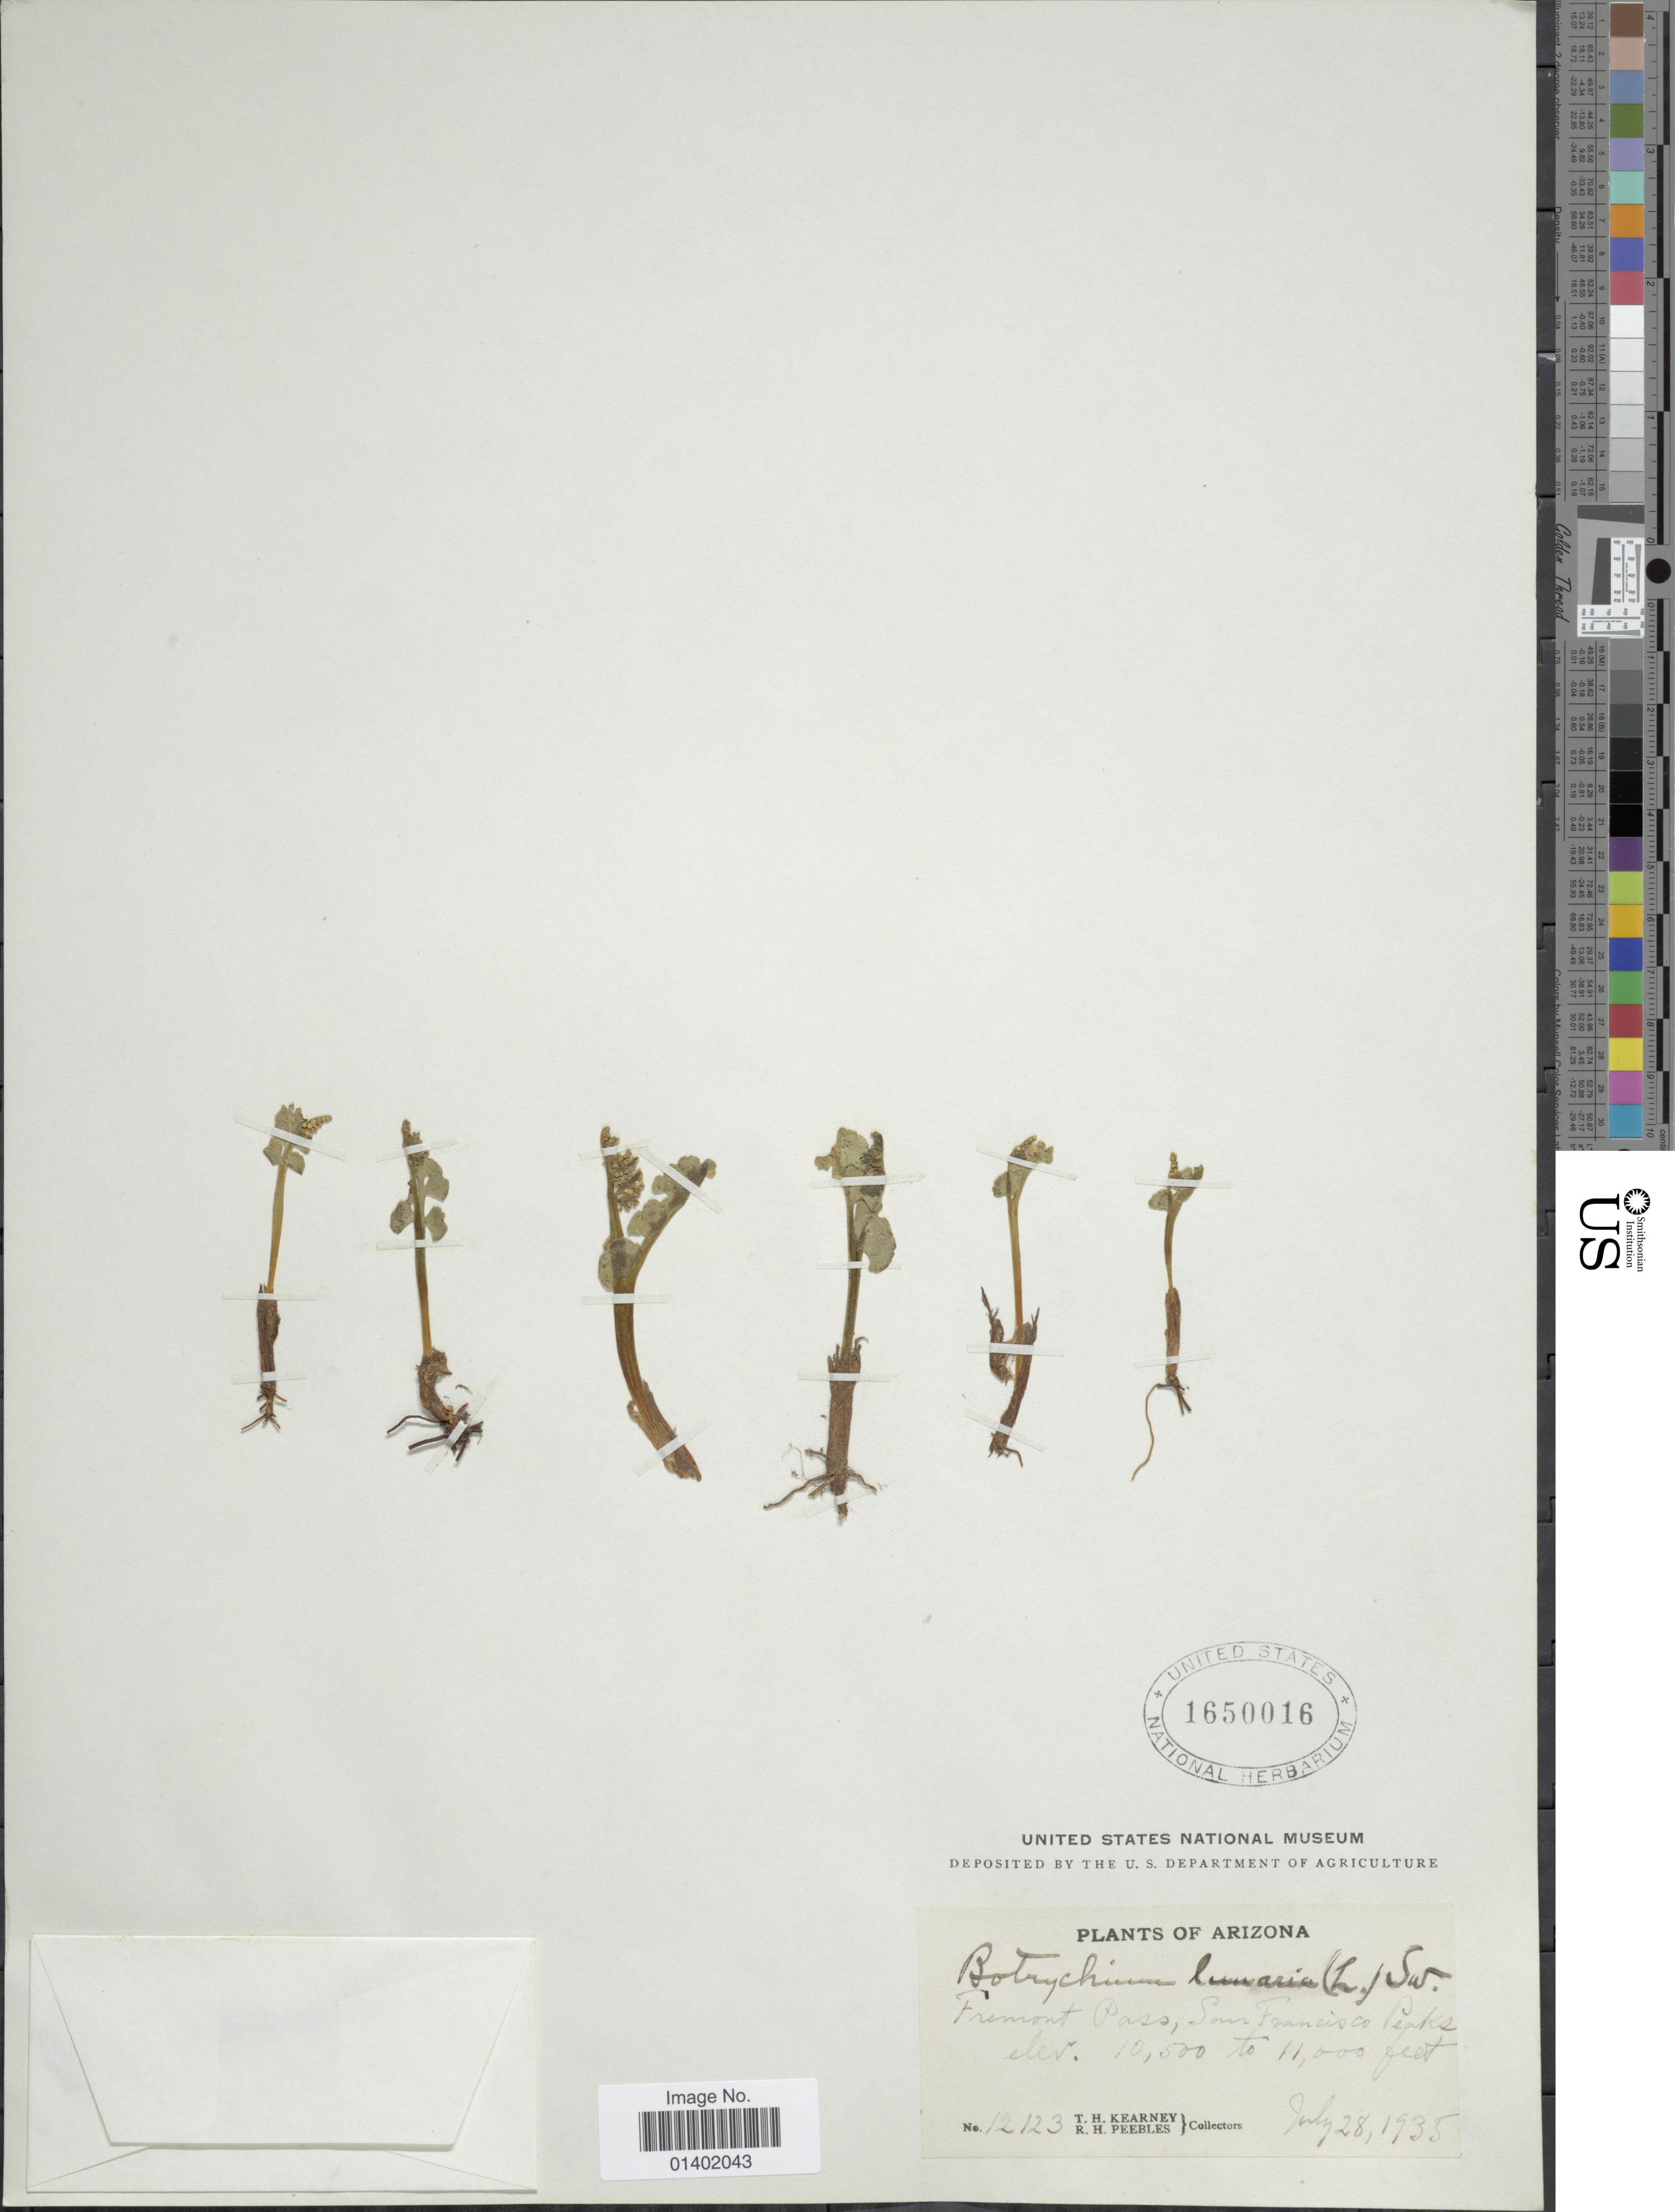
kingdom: Plantae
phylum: Tracheophyta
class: Polypodiopsida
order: Ophioglossales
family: Ophioglossaceae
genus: Botrychium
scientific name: Botrychium lunaria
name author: (L.) Sw.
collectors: T. H. Kearney & R. H. Peebles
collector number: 12123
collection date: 1935-07-28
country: United States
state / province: Arizona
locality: Fremont Pass, San Francisco Peaks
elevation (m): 3200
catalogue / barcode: US 1650016